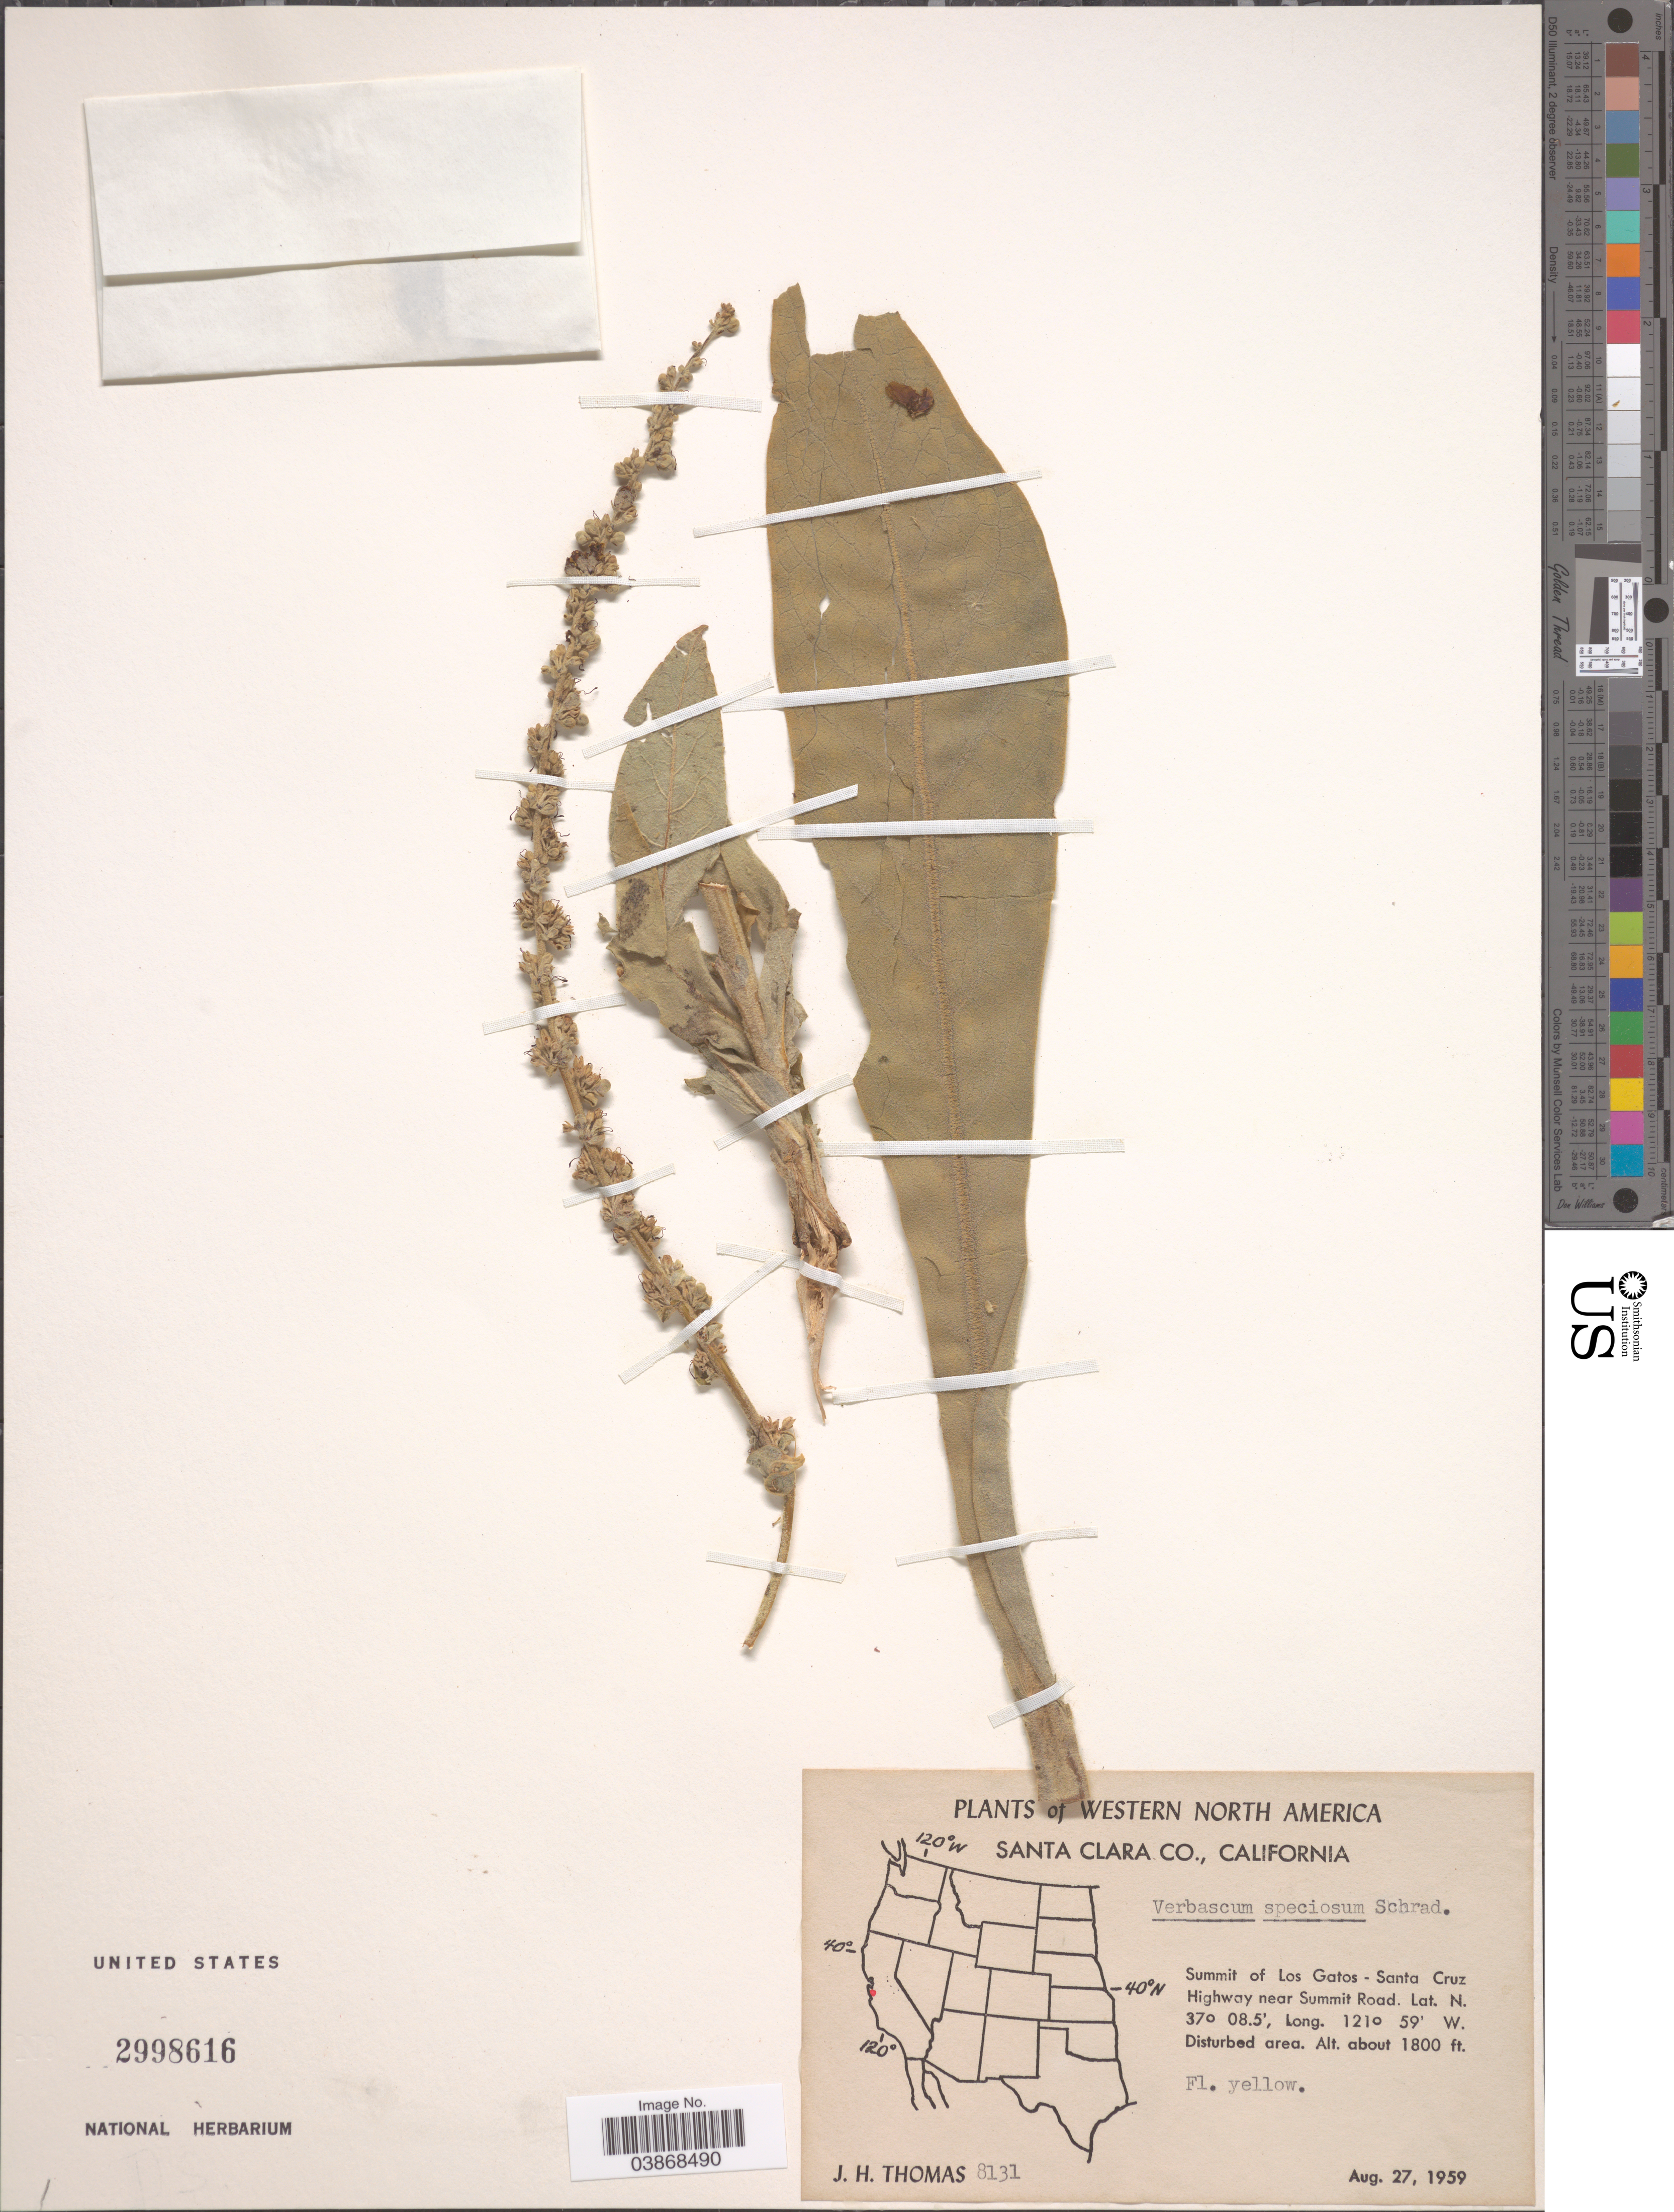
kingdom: Plantae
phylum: Tracheophyta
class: Magnoliopsida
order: Lamiales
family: Scrophulariaceae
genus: Verbascum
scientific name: Verbascum speciosum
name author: Schrad.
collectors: J. H. Thomas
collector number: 8131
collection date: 1959-08-27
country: United States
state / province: California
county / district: Santa Clara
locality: Western North America. Santa Clara Co. Summit of Los Gatos- Santa Cruz Highway near Summit Road.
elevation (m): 549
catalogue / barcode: US 2998616